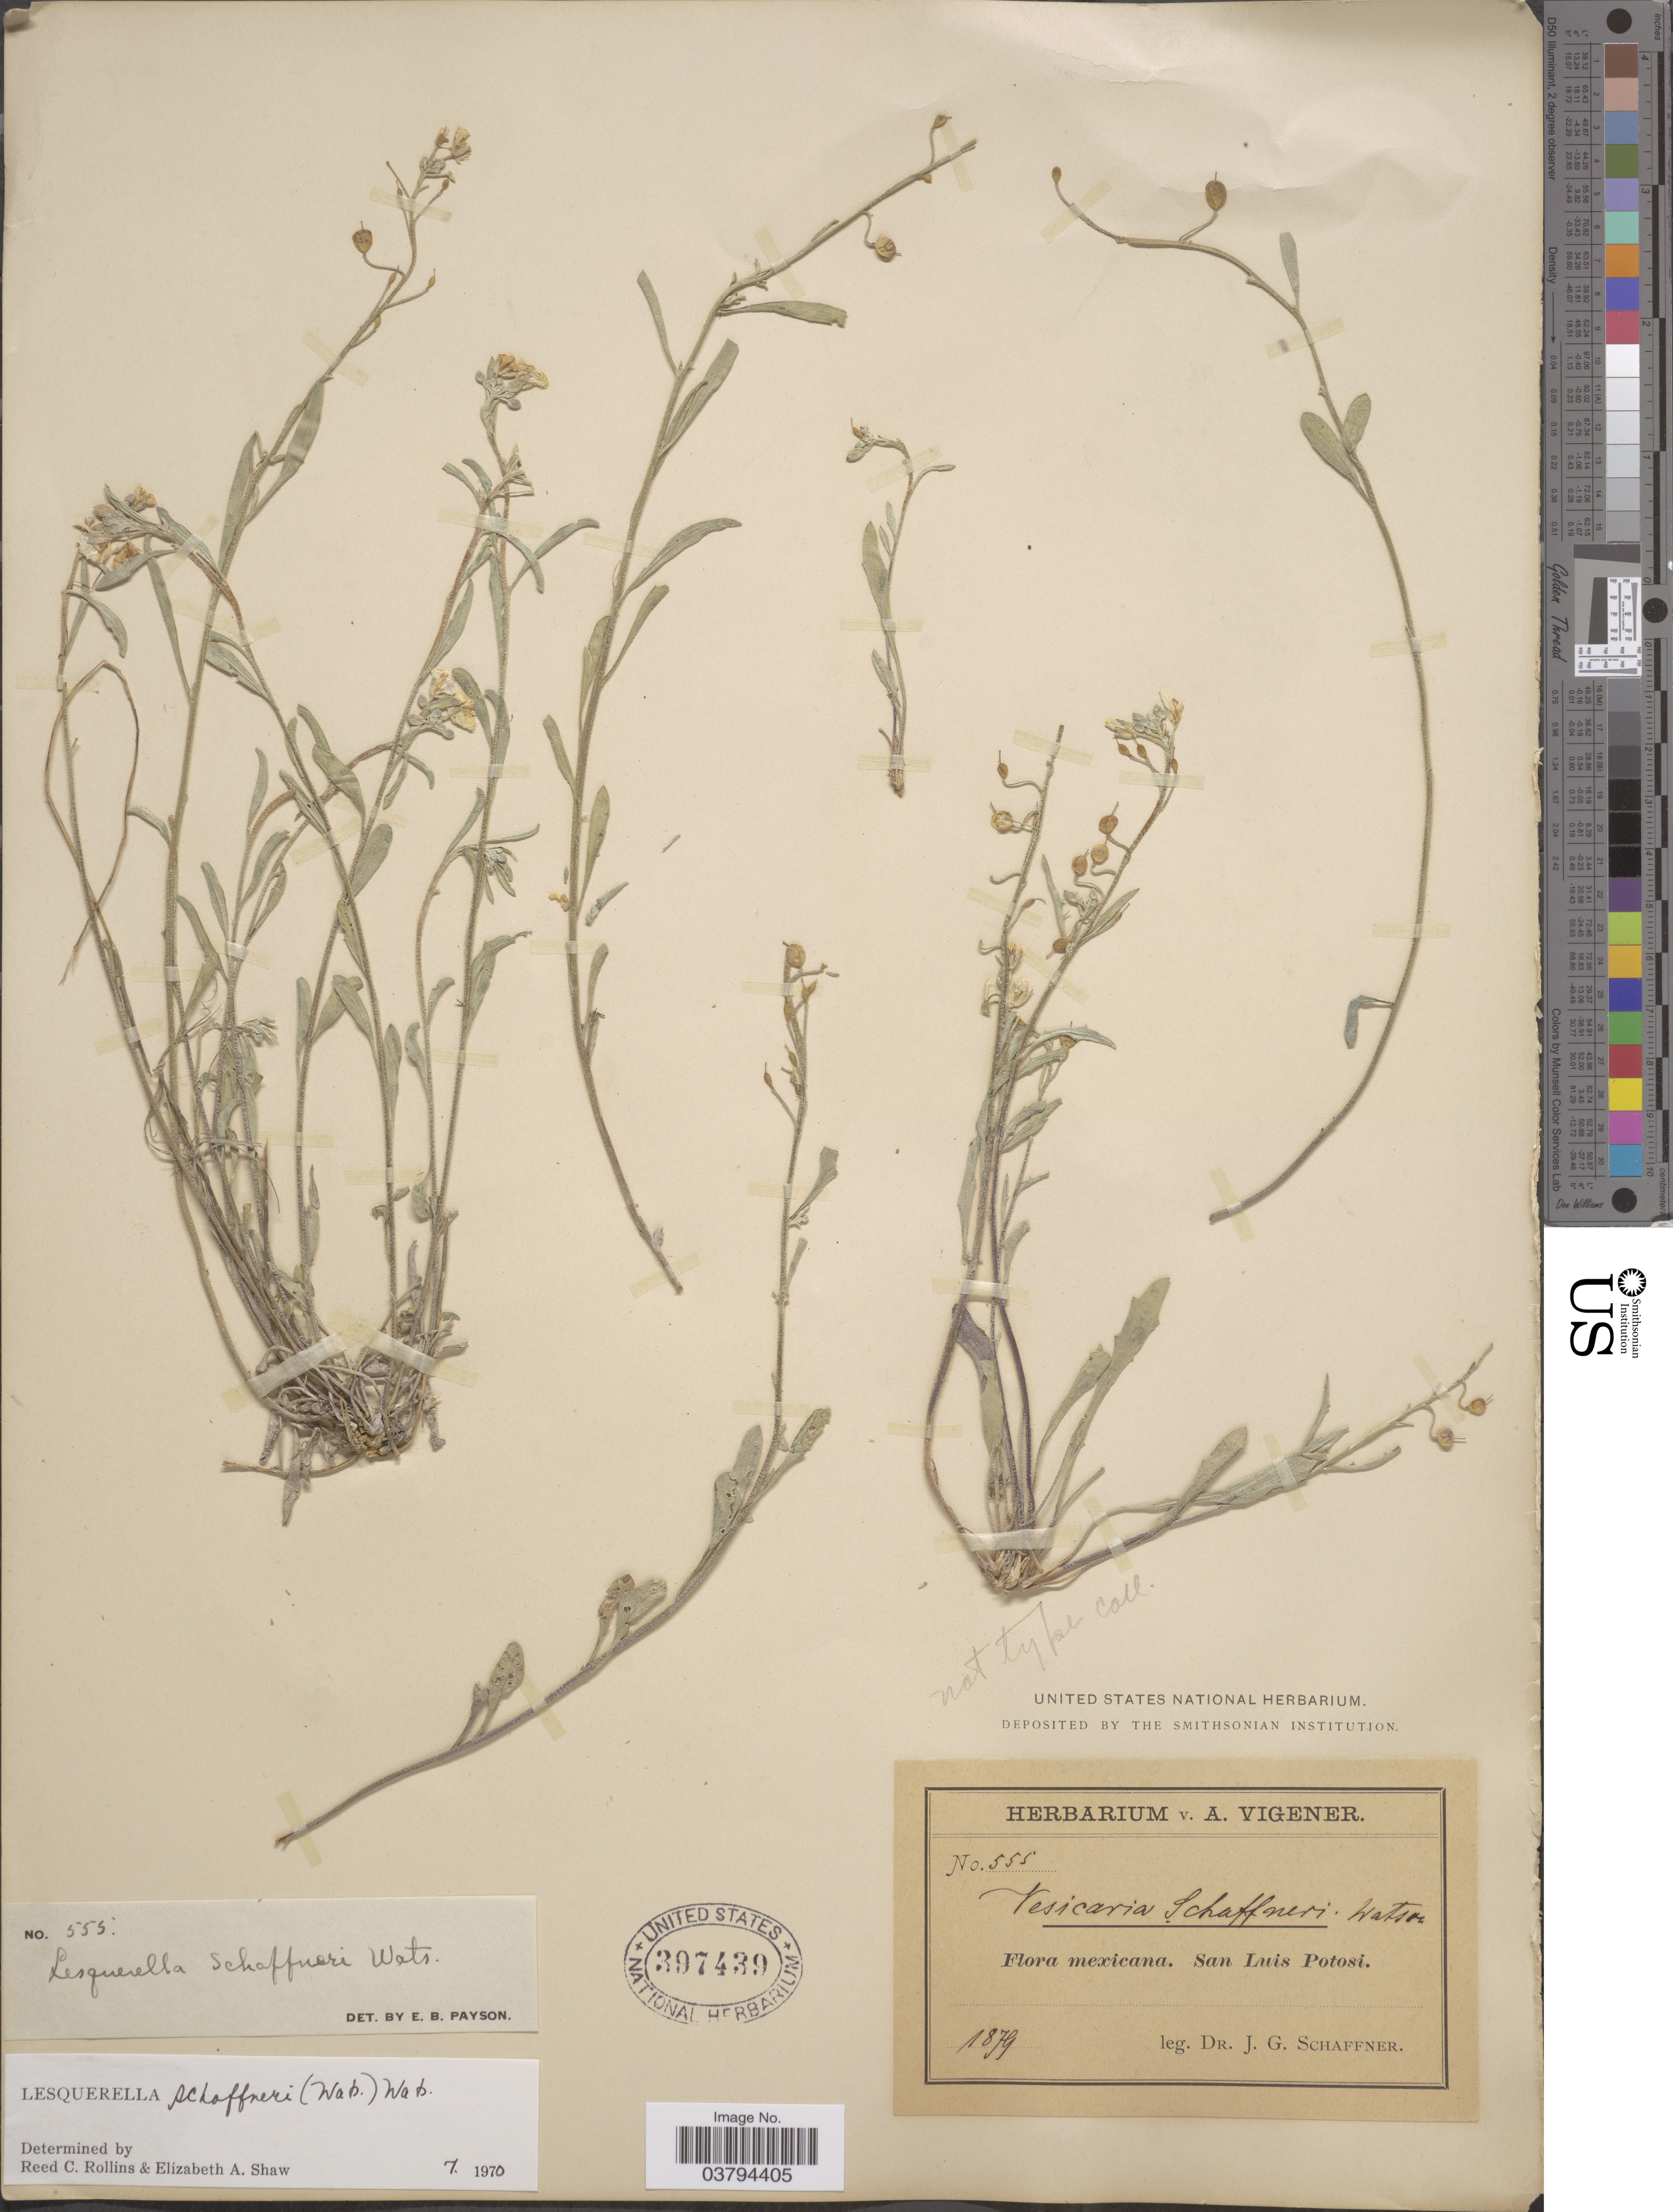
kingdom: Plantae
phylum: Tracheophyta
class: Magnoliopsida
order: Brassicales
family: Brassicaceae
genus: Lesquerella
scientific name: Lesquerella schaffneri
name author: S. Watson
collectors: J. G. Schaffner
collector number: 555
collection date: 1879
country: Mexico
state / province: San Luis Potosí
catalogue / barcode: US 397439